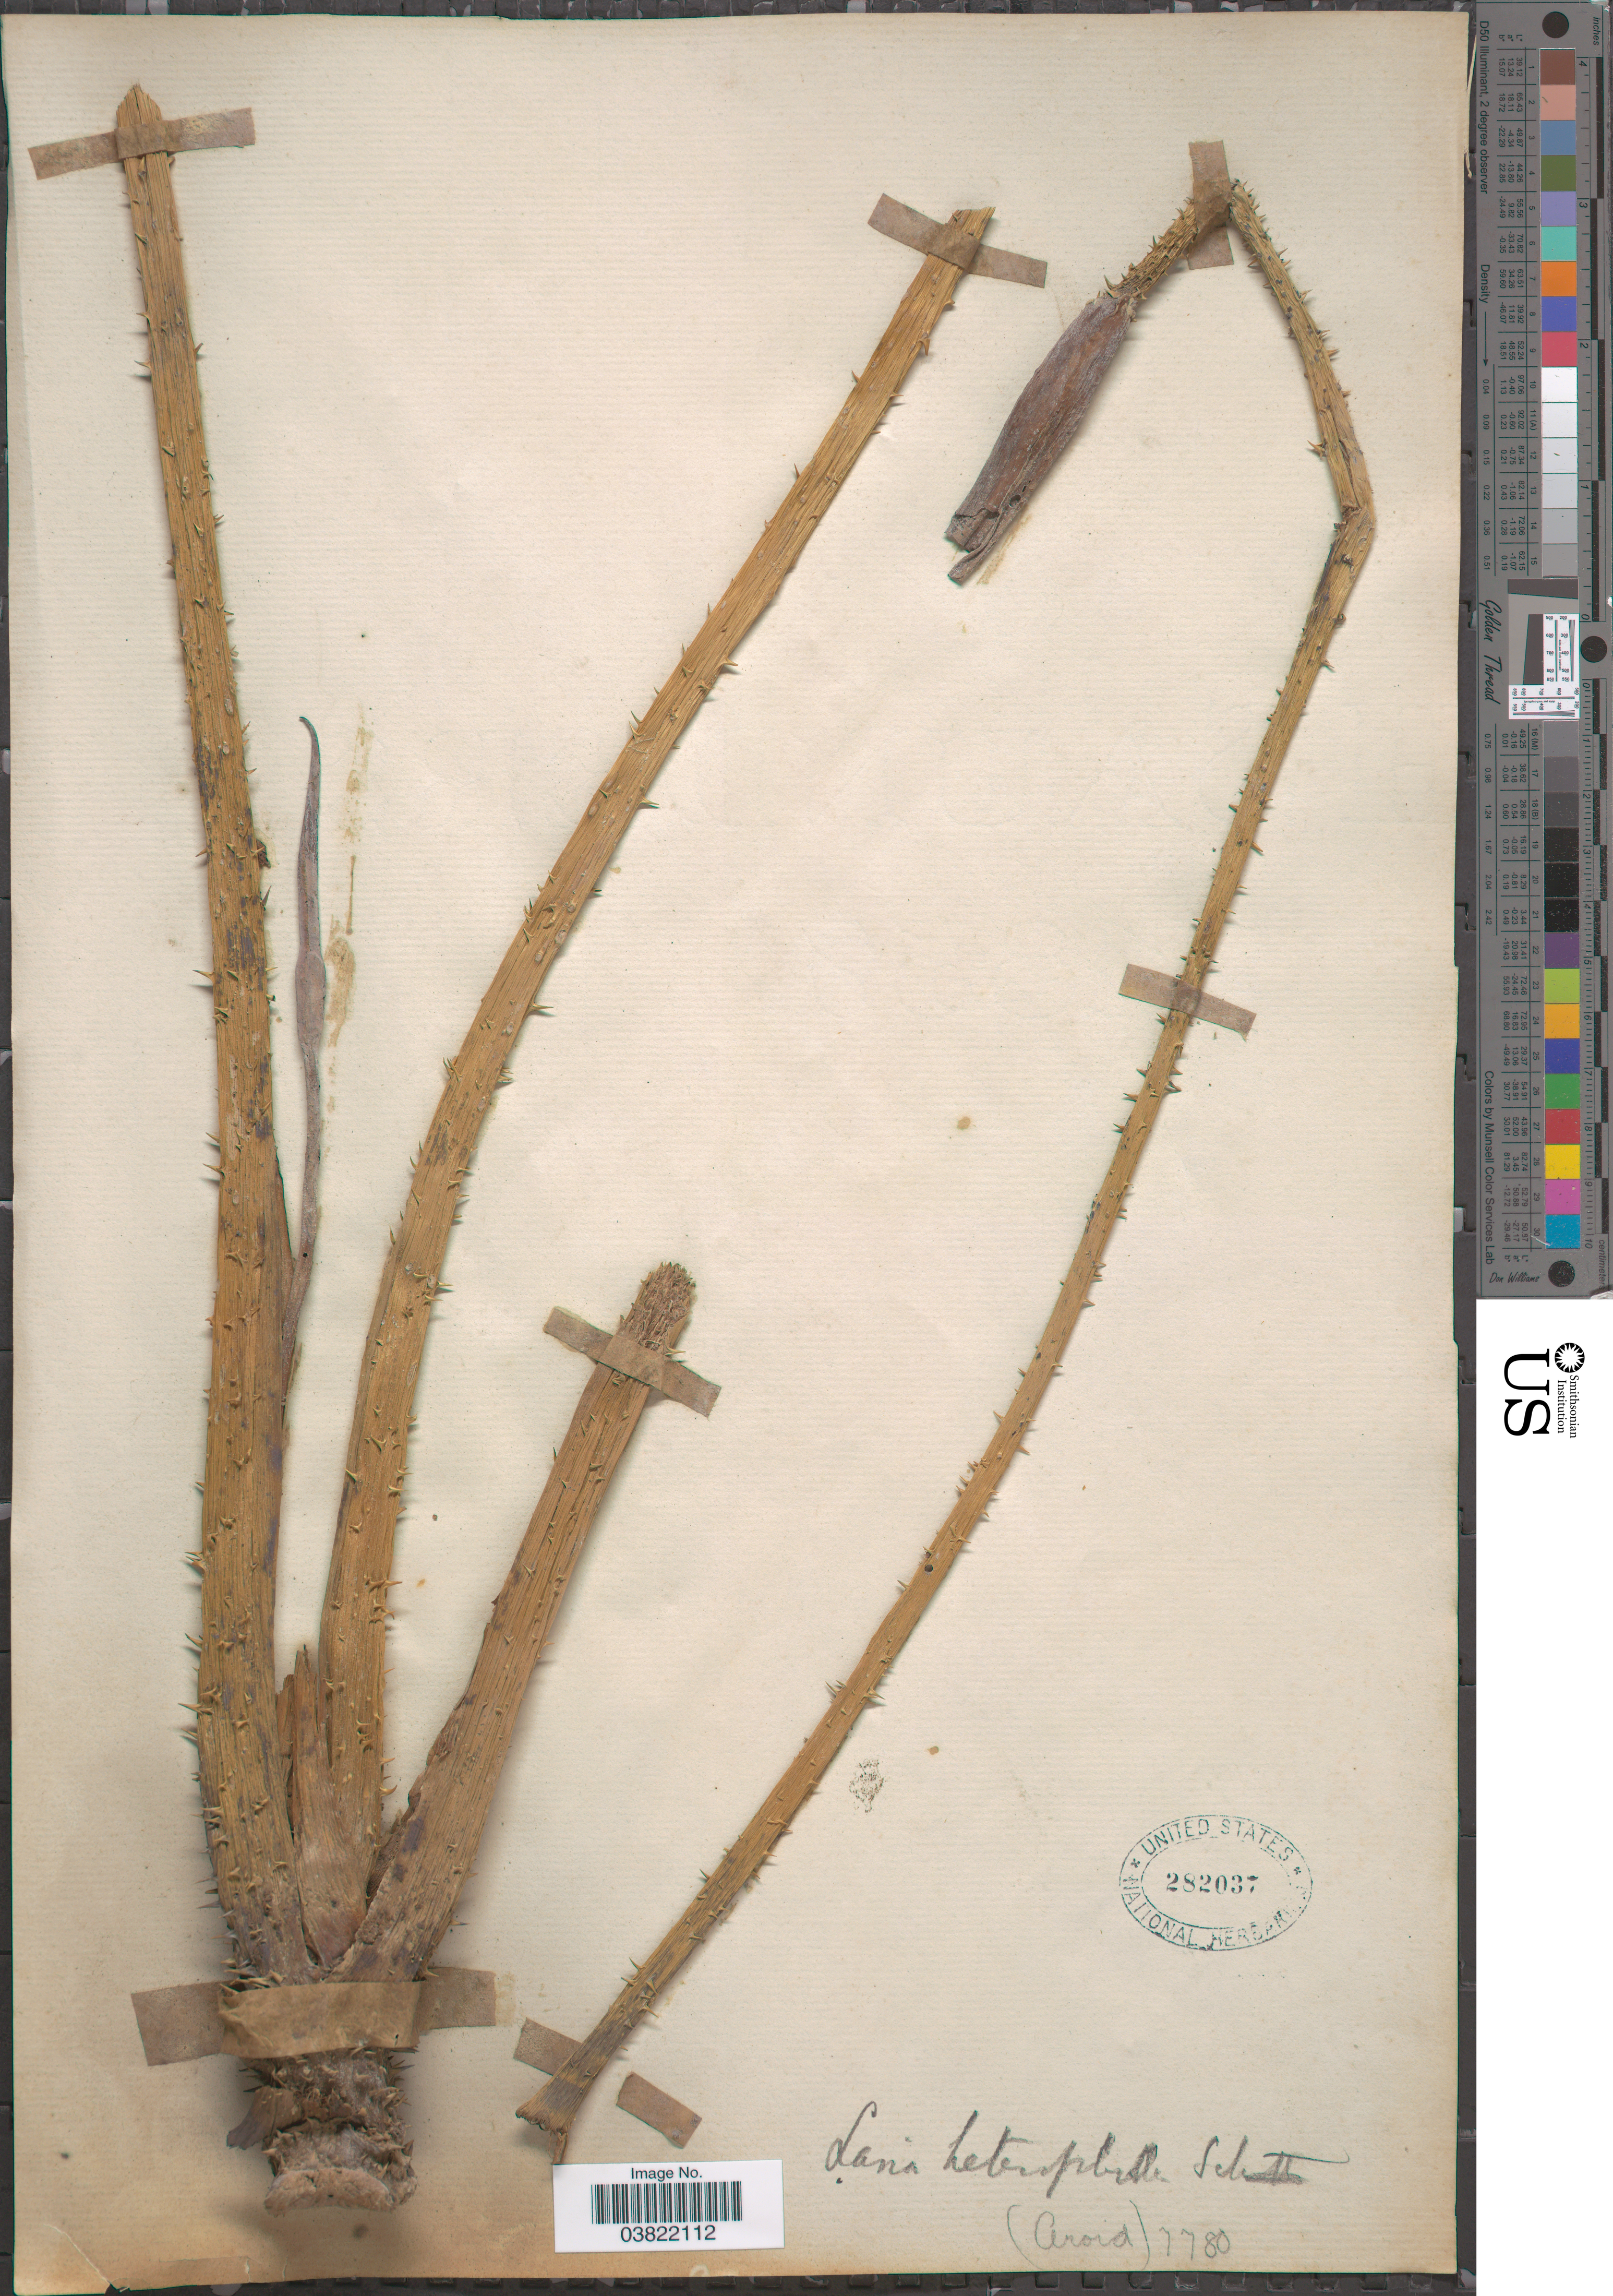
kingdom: Plantae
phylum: Tracheophyta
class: Liliopsida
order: Alismatales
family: Araceae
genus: Lasia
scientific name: Lasia spinosa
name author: (L.) Thwaites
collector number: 7780?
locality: Aroid. [unsure placement]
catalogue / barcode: US 282037